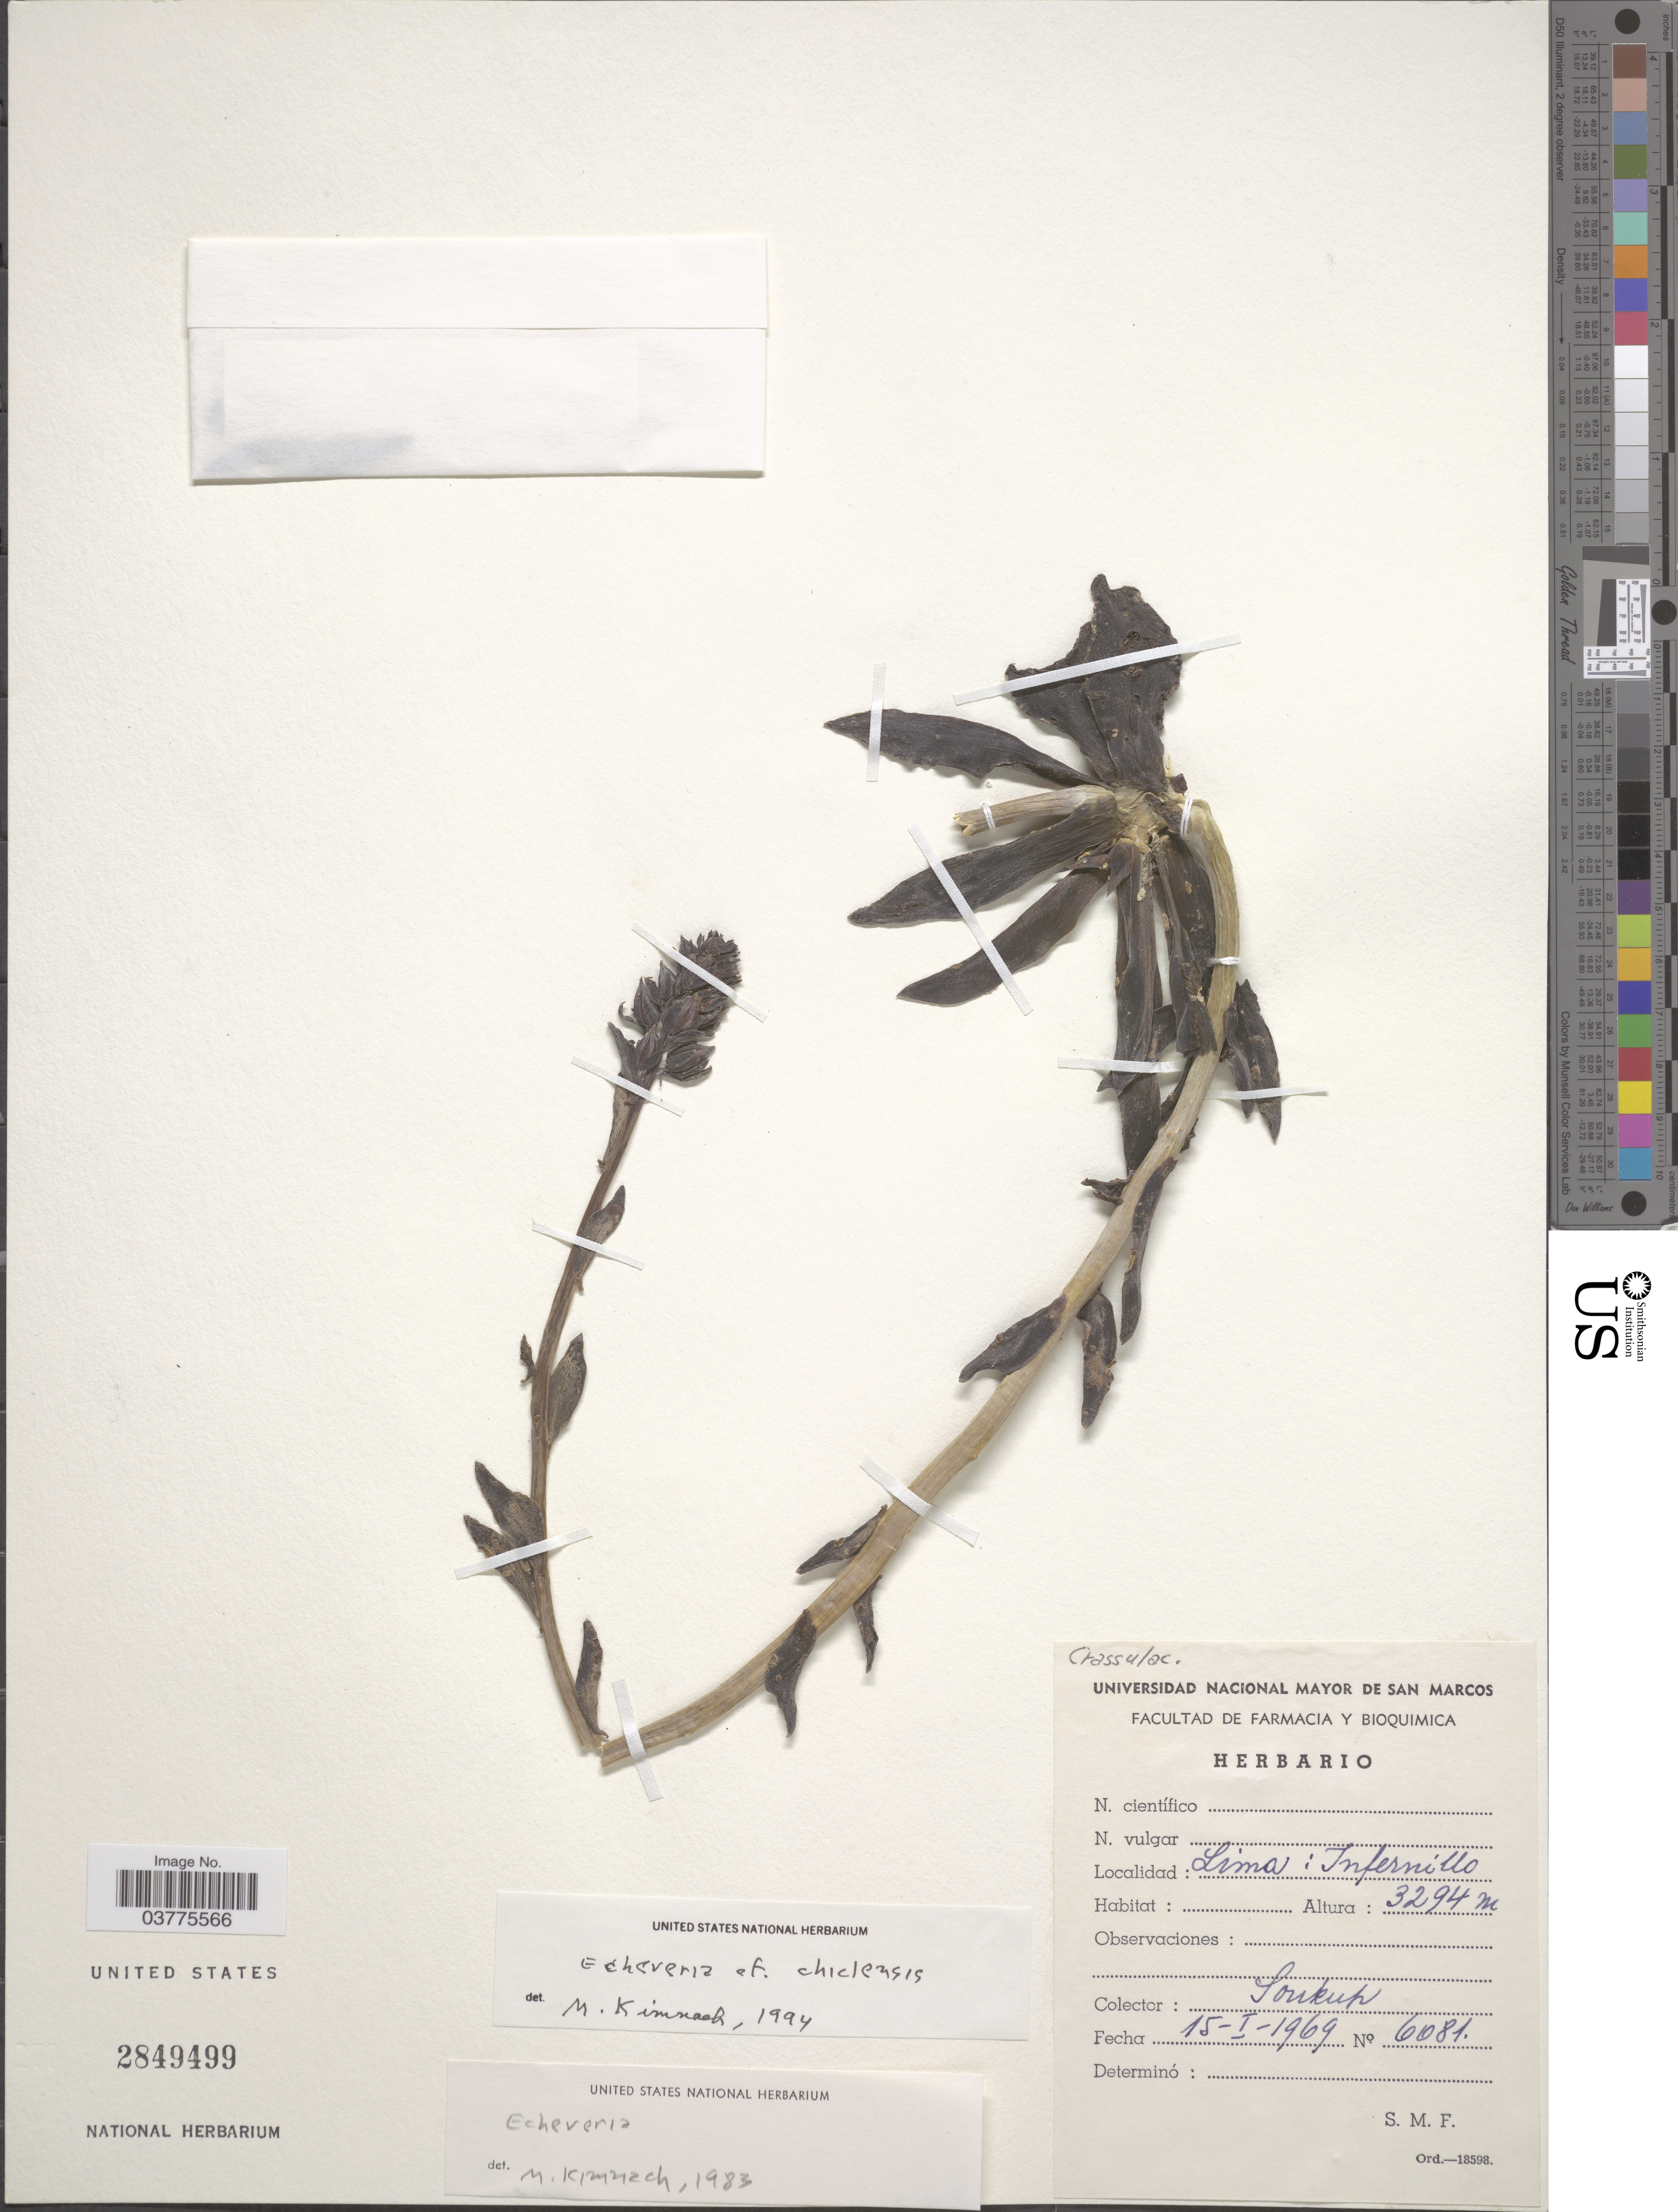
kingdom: Plantae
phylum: Tracheophyta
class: Magnoliopsida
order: Saxifragales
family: Crassulaceae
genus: Echeveria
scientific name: Echeveria chiclensis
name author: (Ball) A. Berger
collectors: -- Soukup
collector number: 6081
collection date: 1969-01-15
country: Peru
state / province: Lima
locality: Infernillo.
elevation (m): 3294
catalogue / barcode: US 2849499